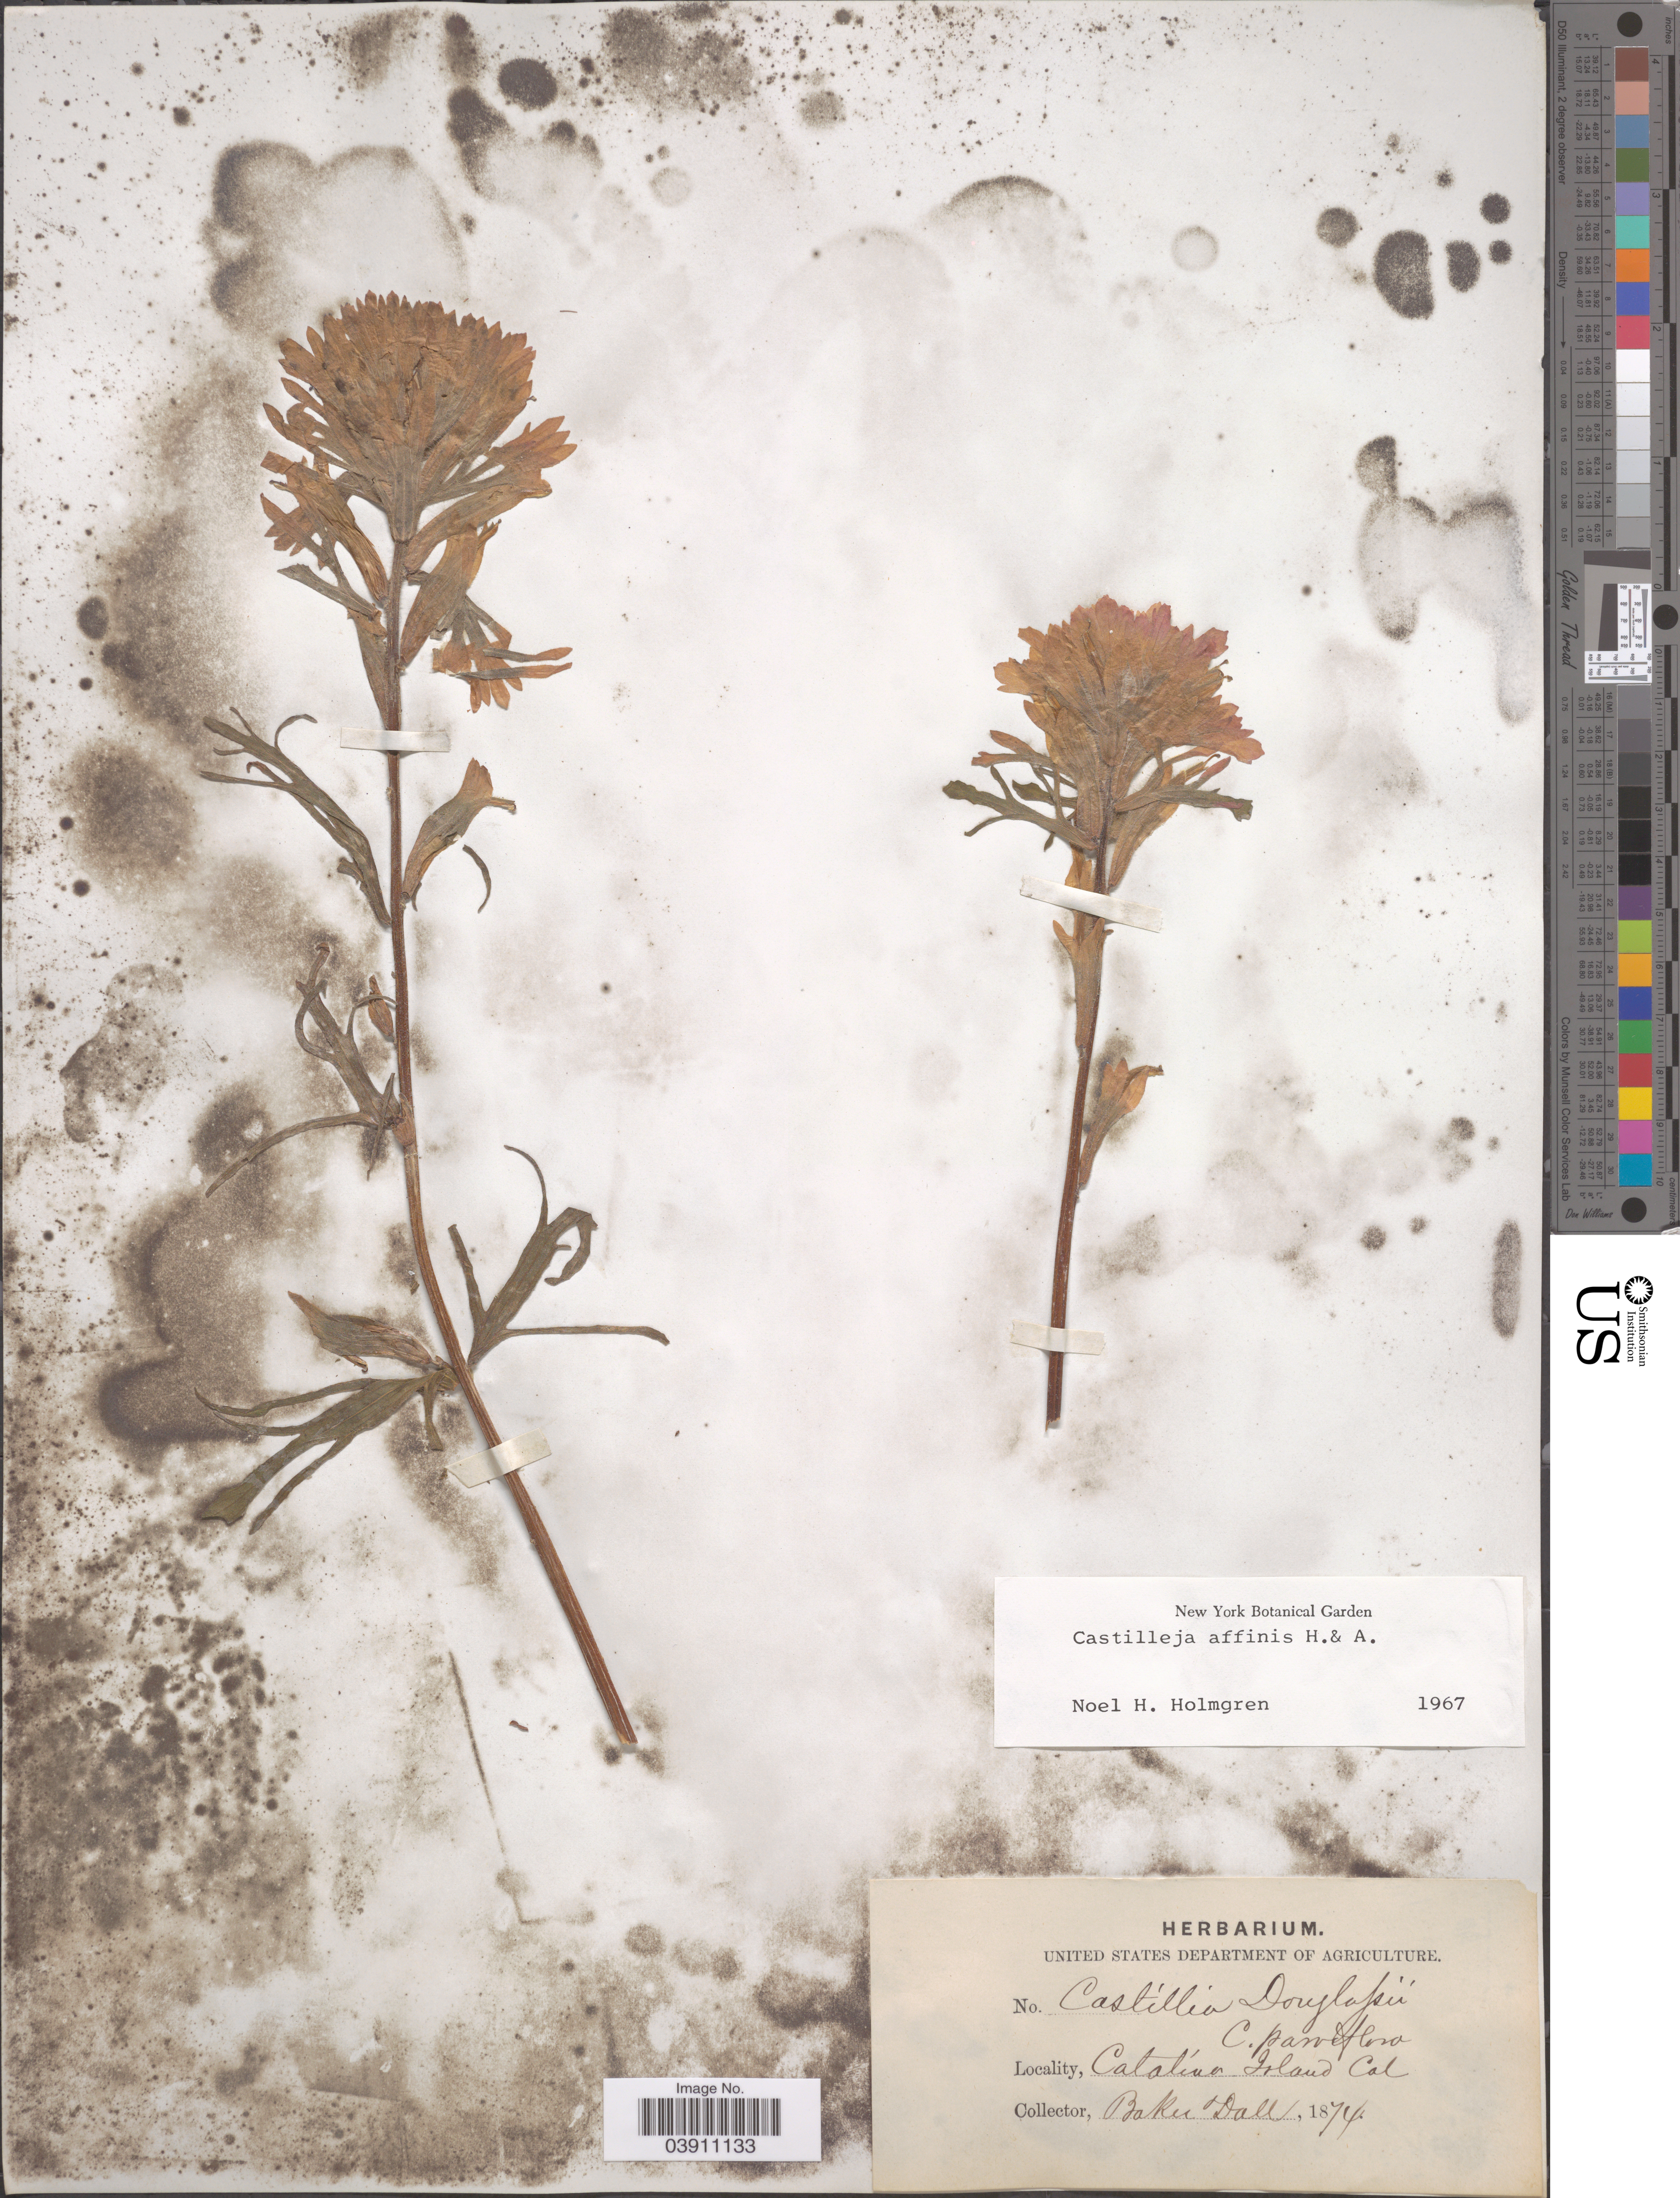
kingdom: Plantae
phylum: Tracheophyta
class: Magnoliopsida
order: Lamiales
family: Orobanchaceae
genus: Castilleja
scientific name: Castilleja affinis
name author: Hook. & Arn.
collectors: -- Baker & -. Dall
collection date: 1874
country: United States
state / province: California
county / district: Los Angeles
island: Santa Catalina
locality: Catalina Island.